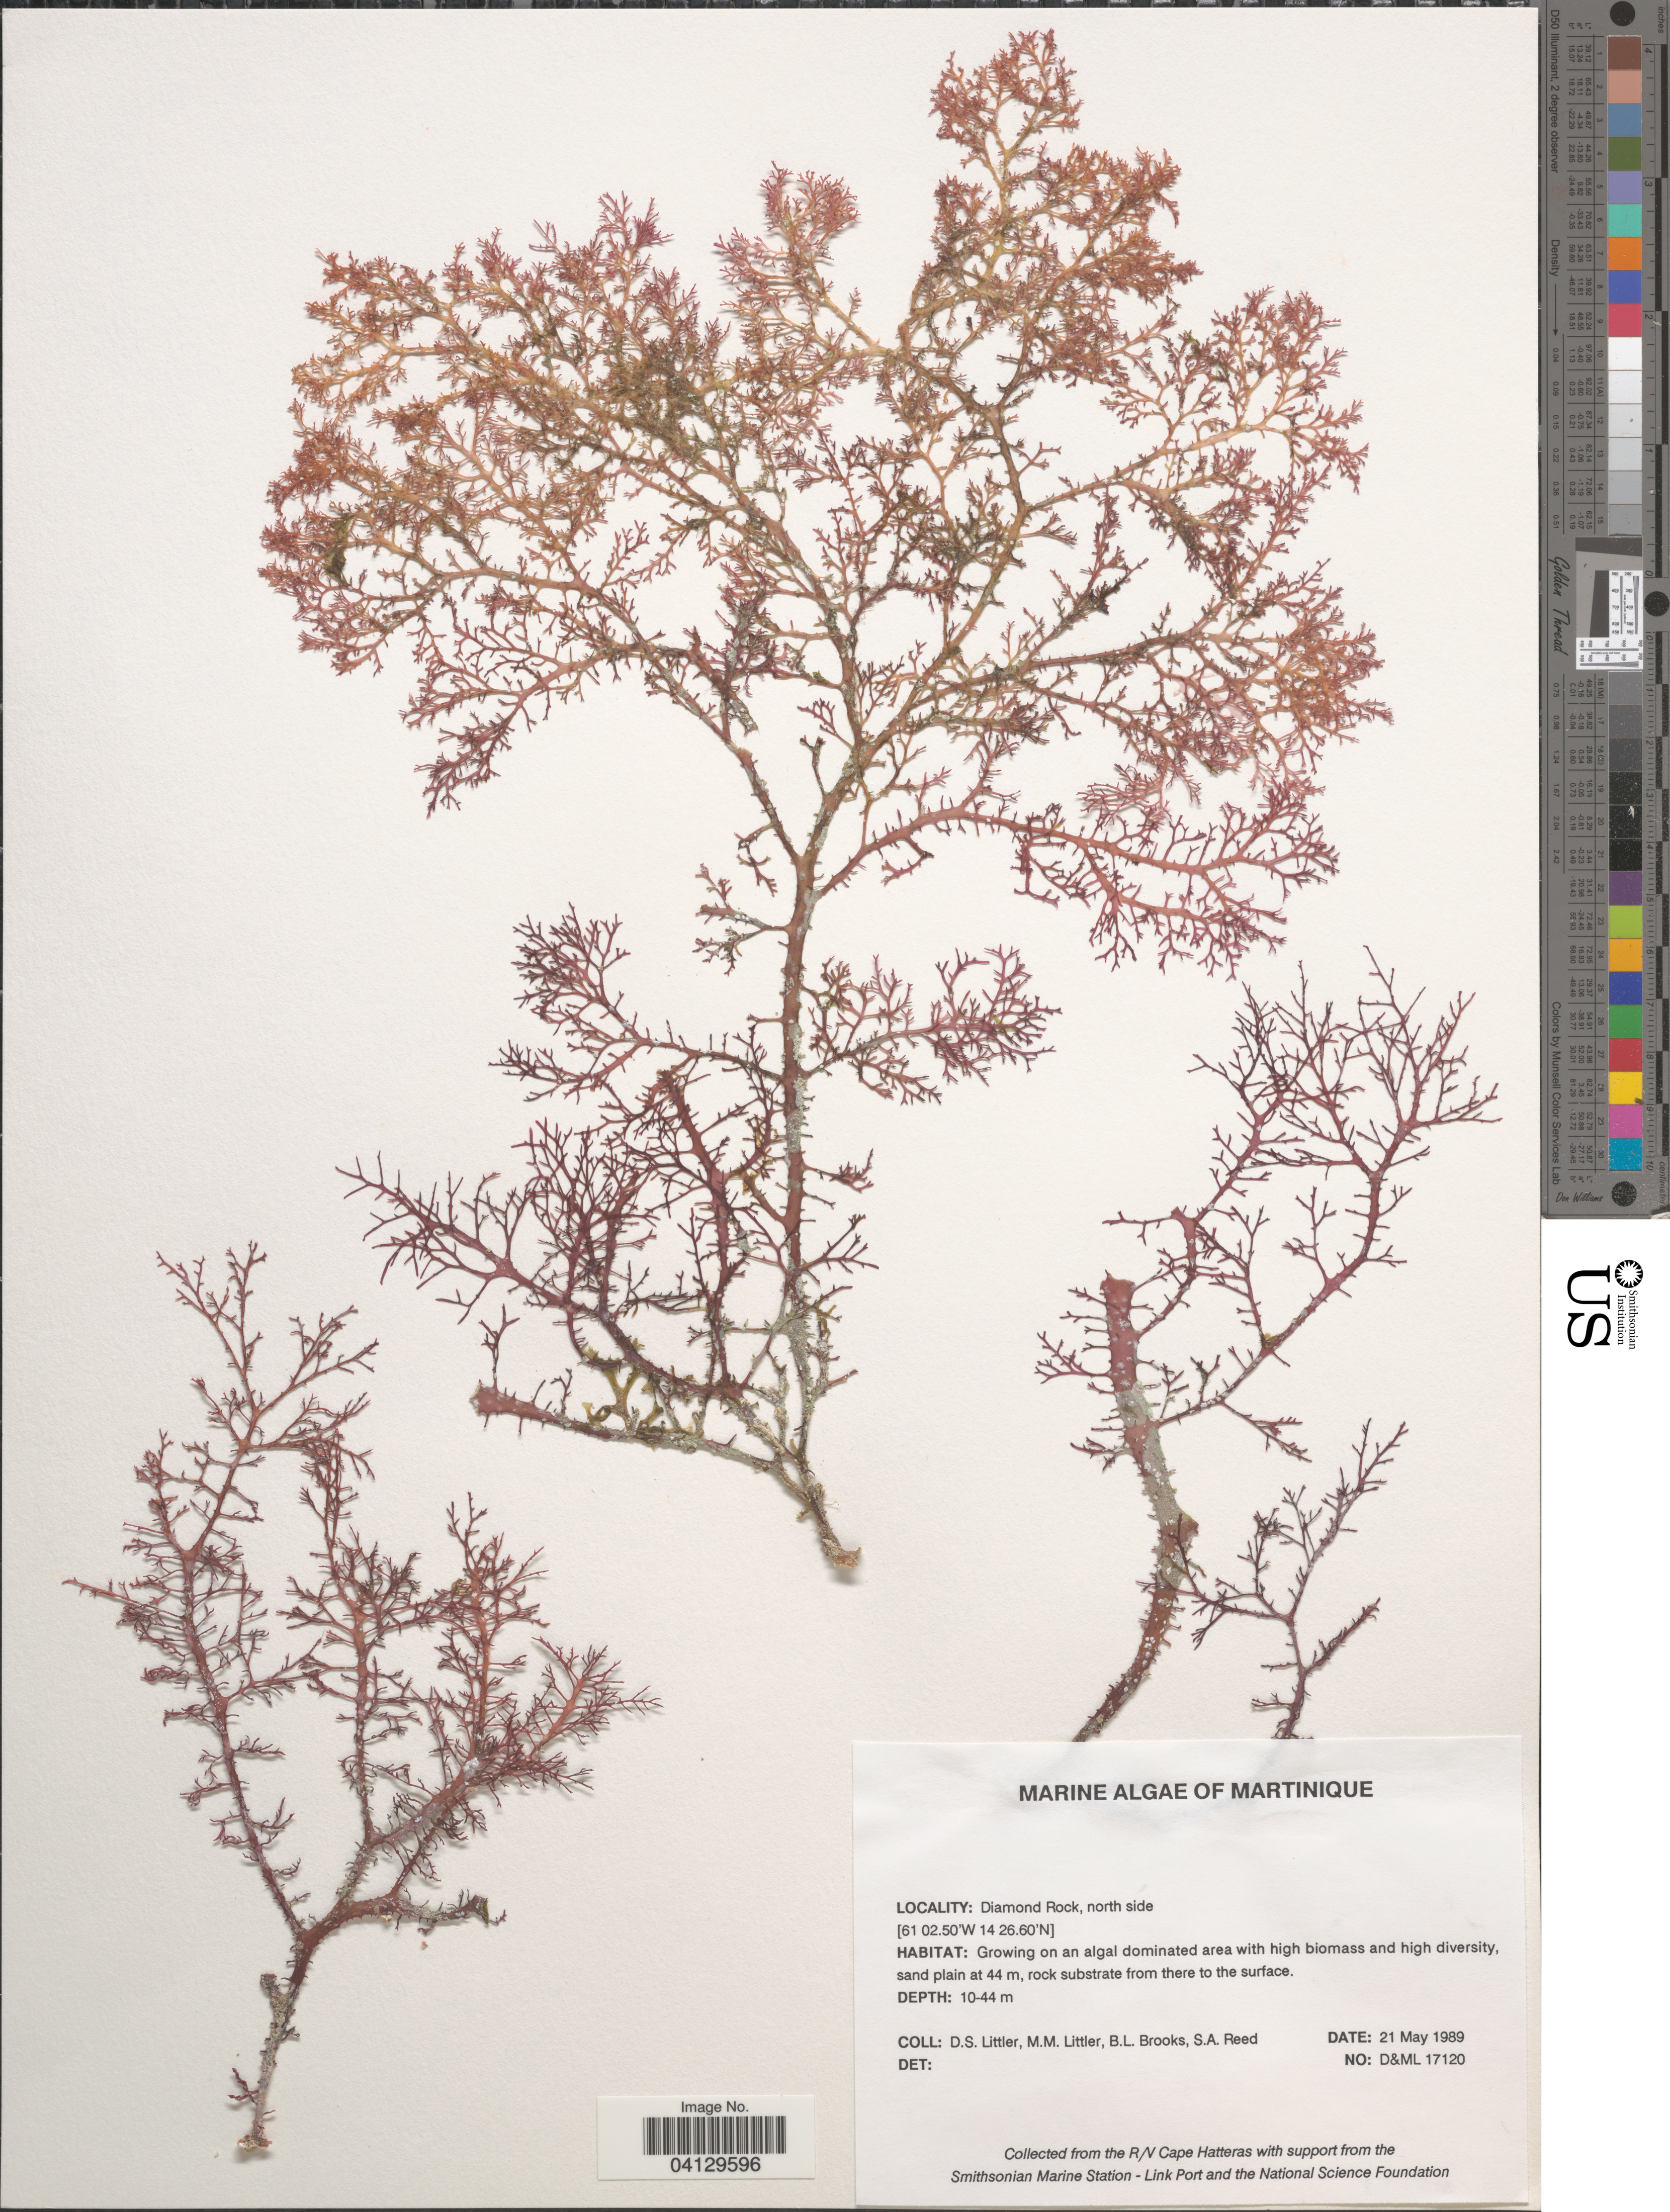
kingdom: Plantae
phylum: Rhodophyta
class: Florideophyceae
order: Corallinales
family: Corallinaceae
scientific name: Crustose Coralline Algae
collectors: D. S. Littler, B. Brooks & S. Reed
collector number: D&ML17120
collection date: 1989-05-21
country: Martinique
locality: Diamond Rock, north side.